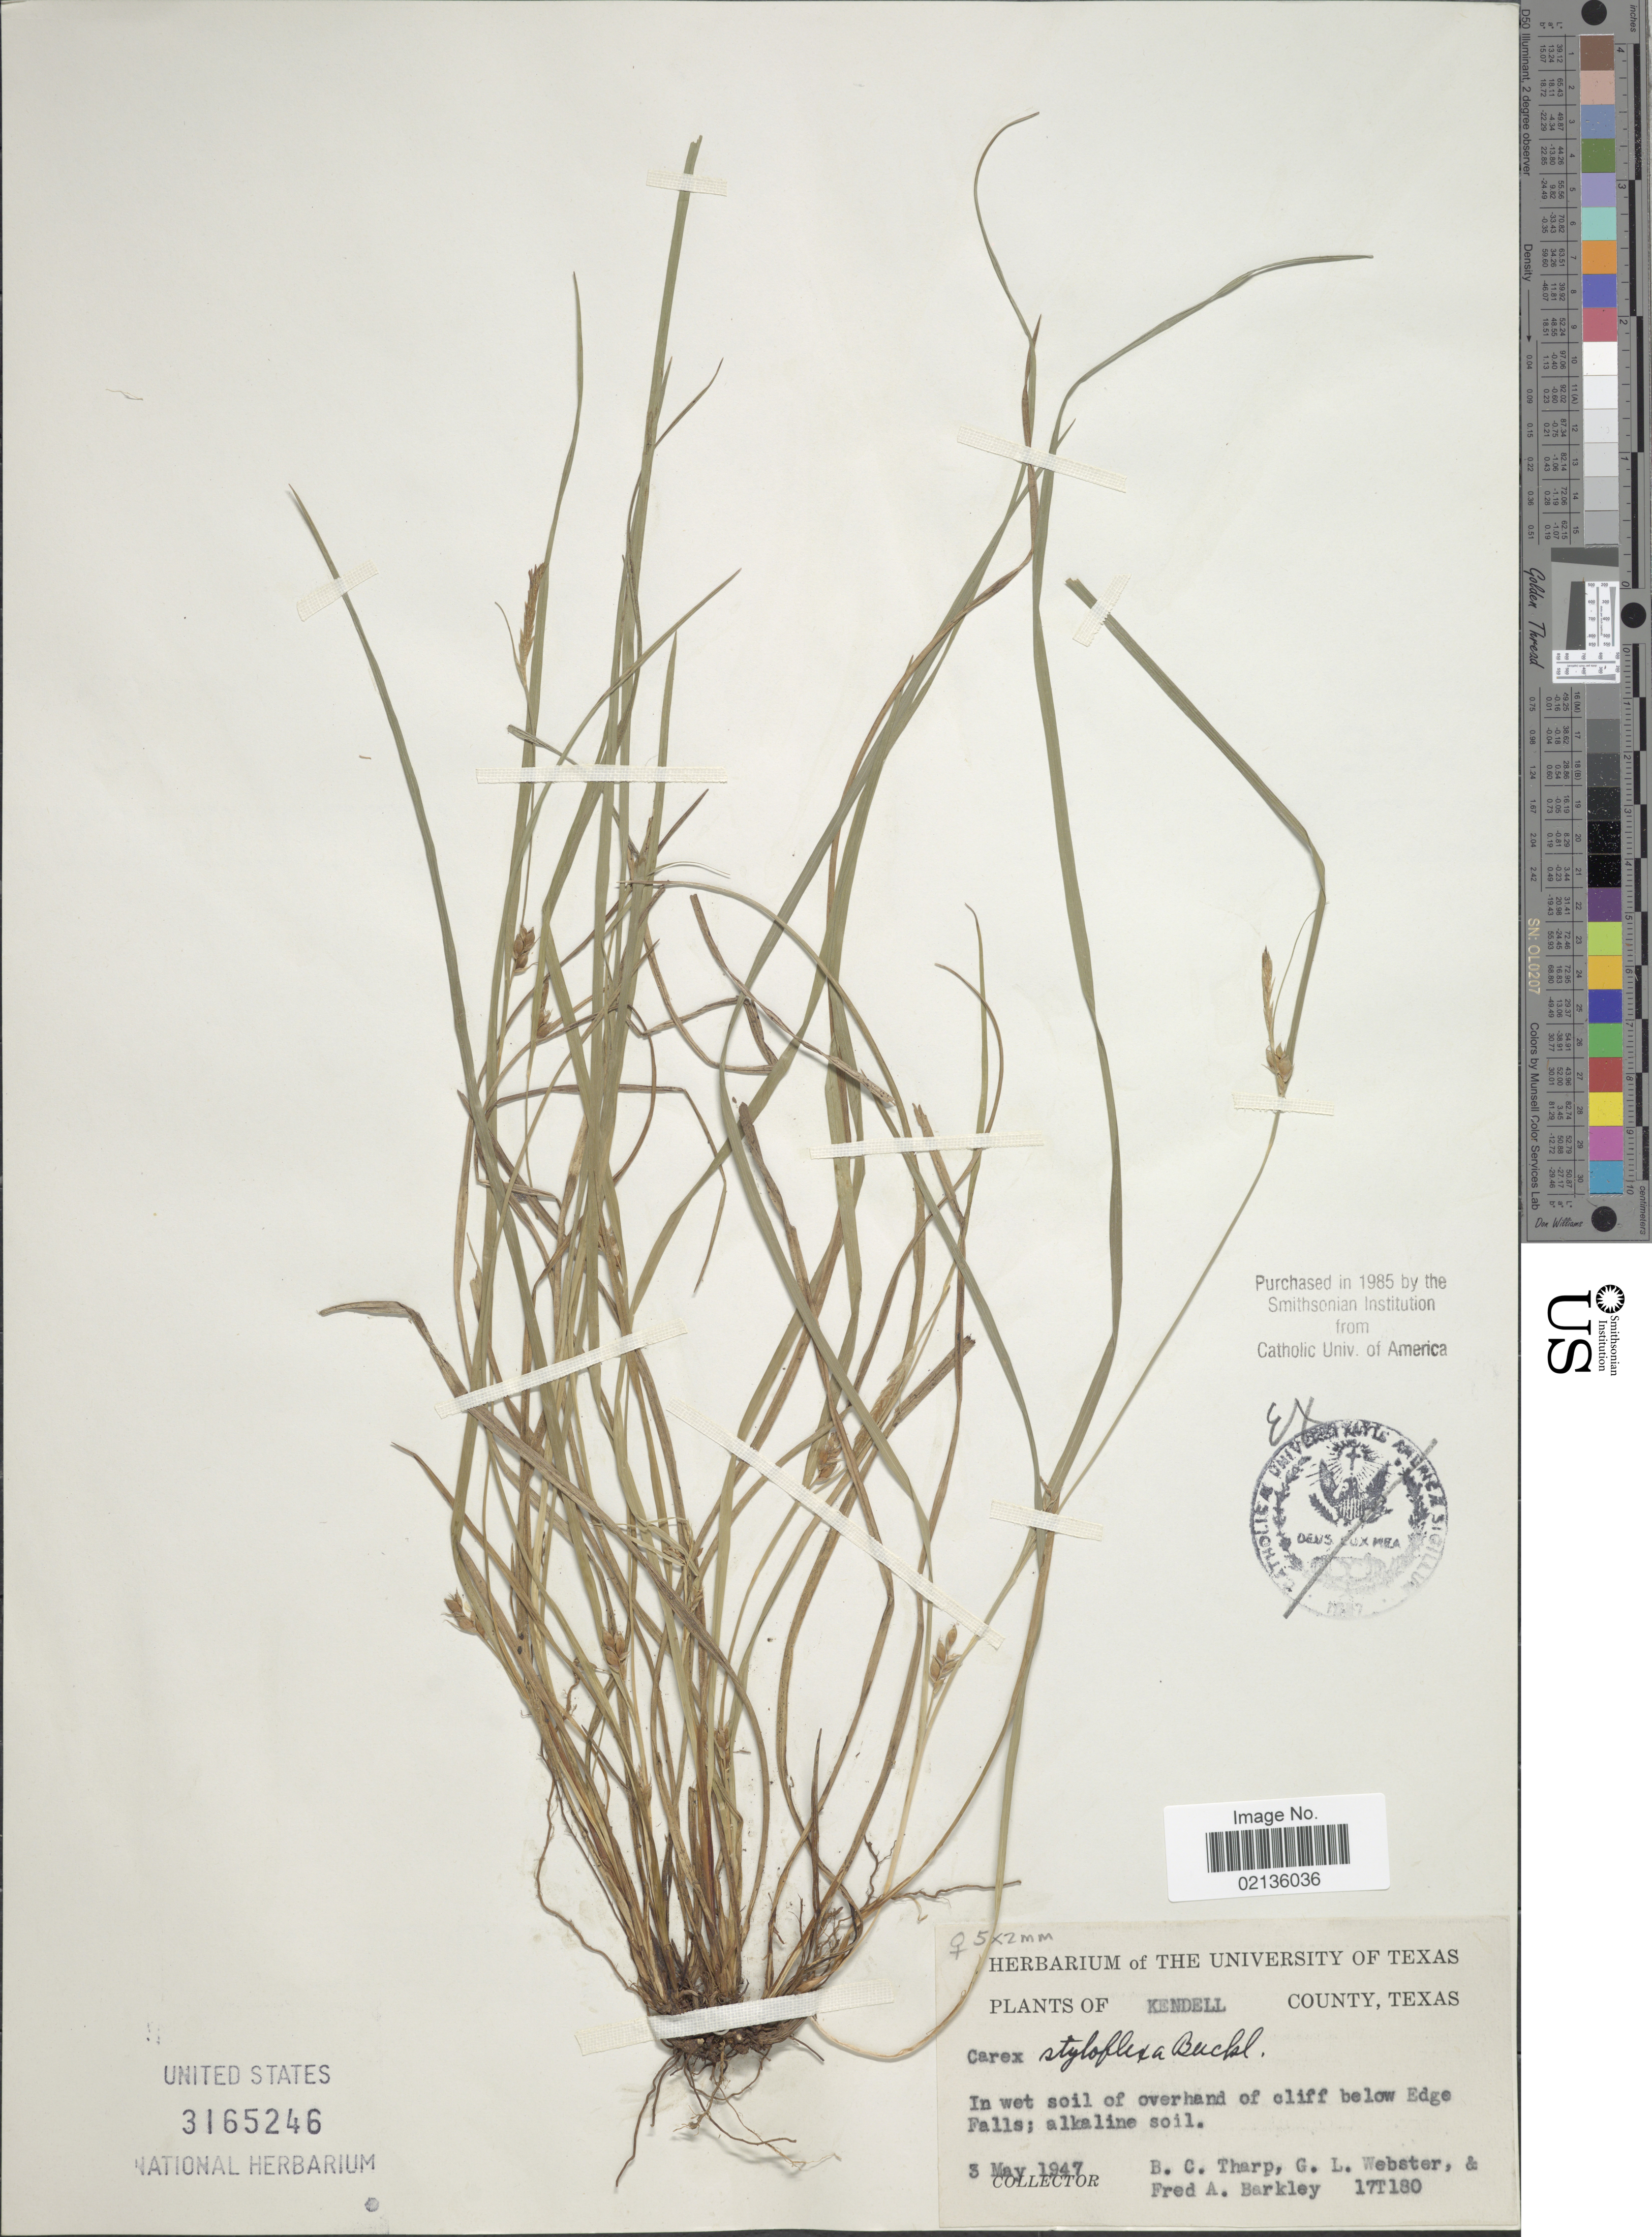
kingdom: Plantae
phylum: Tracheophyta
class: Liliopsida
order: Poales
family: Cyperaceae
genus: Carex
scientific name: Carex styloflexa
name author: Buckley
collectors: B. C. Tharp, G. L. Webster & F. A. Barkley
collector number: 17T180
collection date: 1947-05-03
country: United States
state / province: Texas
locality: Kendell County, In wet soil overhand of cliff below Edge Falls.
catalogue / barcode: US 315246